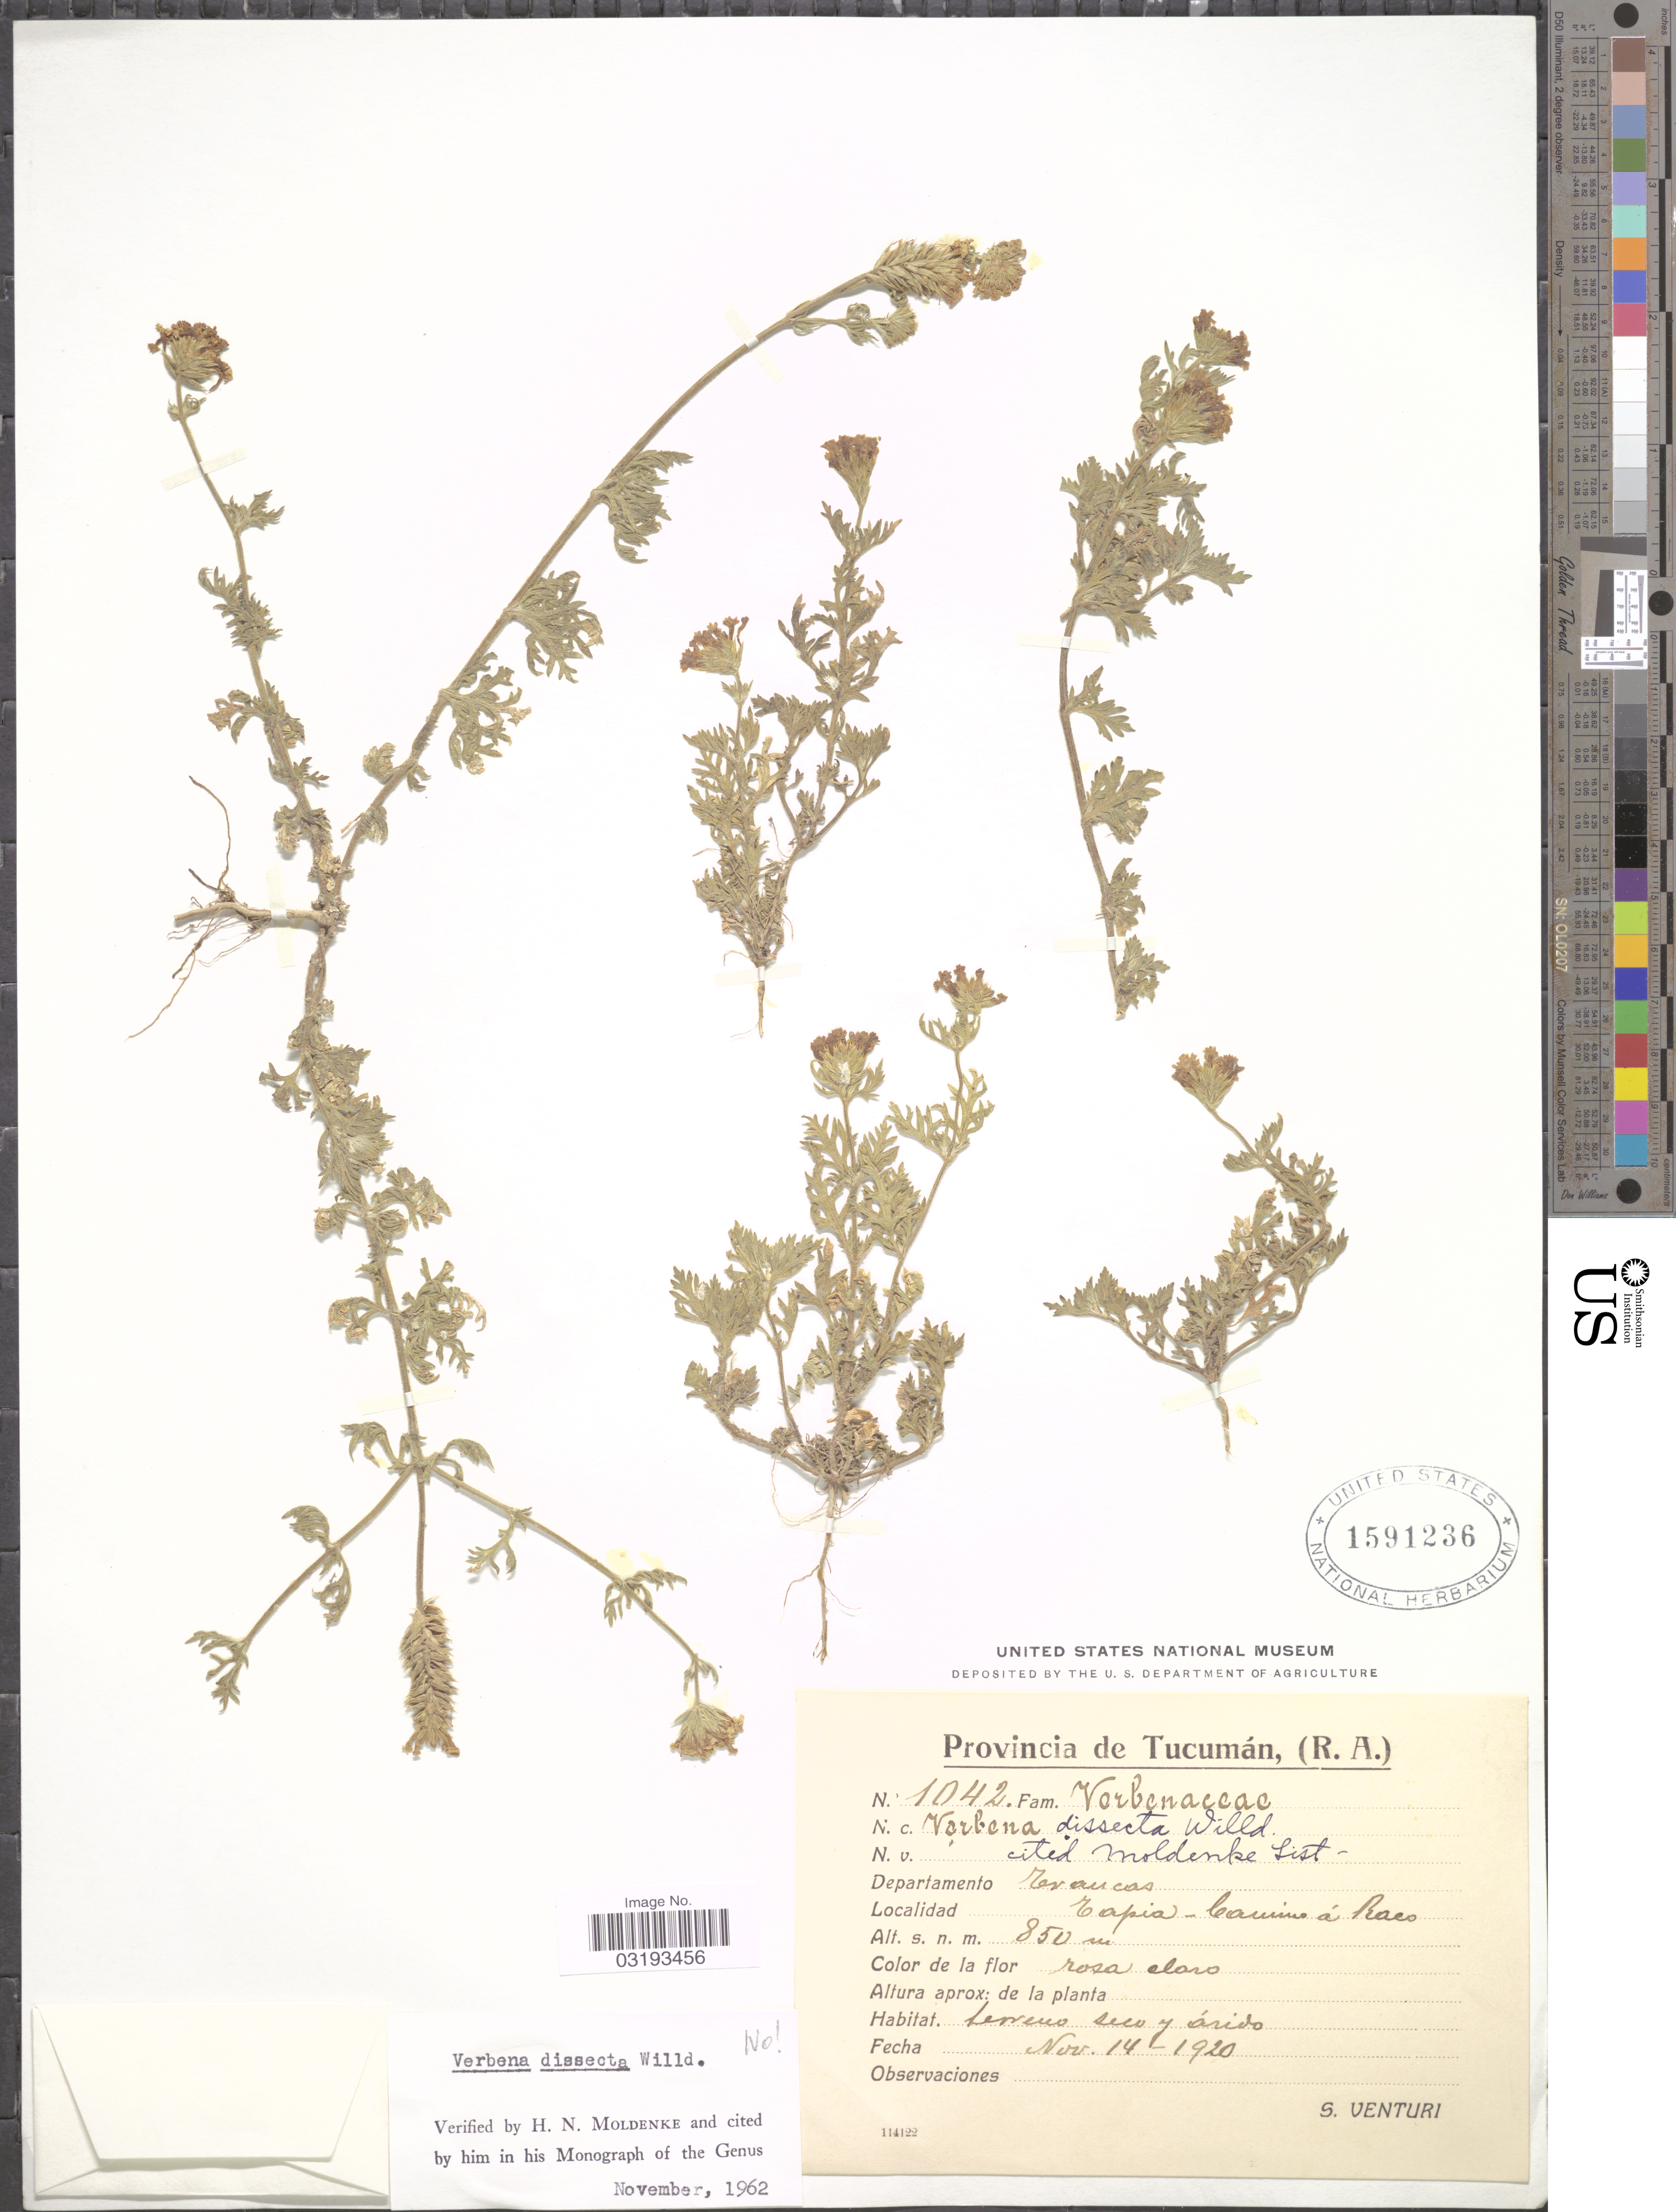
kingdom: Plantae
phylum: Tracheophyta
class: Magnoliopsida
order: Lamiales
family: Verbenaceae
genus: Verbena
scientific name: Verbena dissecta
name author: Willd. ex Spreng.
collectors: S. Venturi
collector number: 1042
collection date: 1920-11-14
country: Argentina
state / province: Tucuman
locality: Departamento Trancas. Tapia- Camino á Raco.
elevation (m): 850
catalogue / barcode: US 1591236